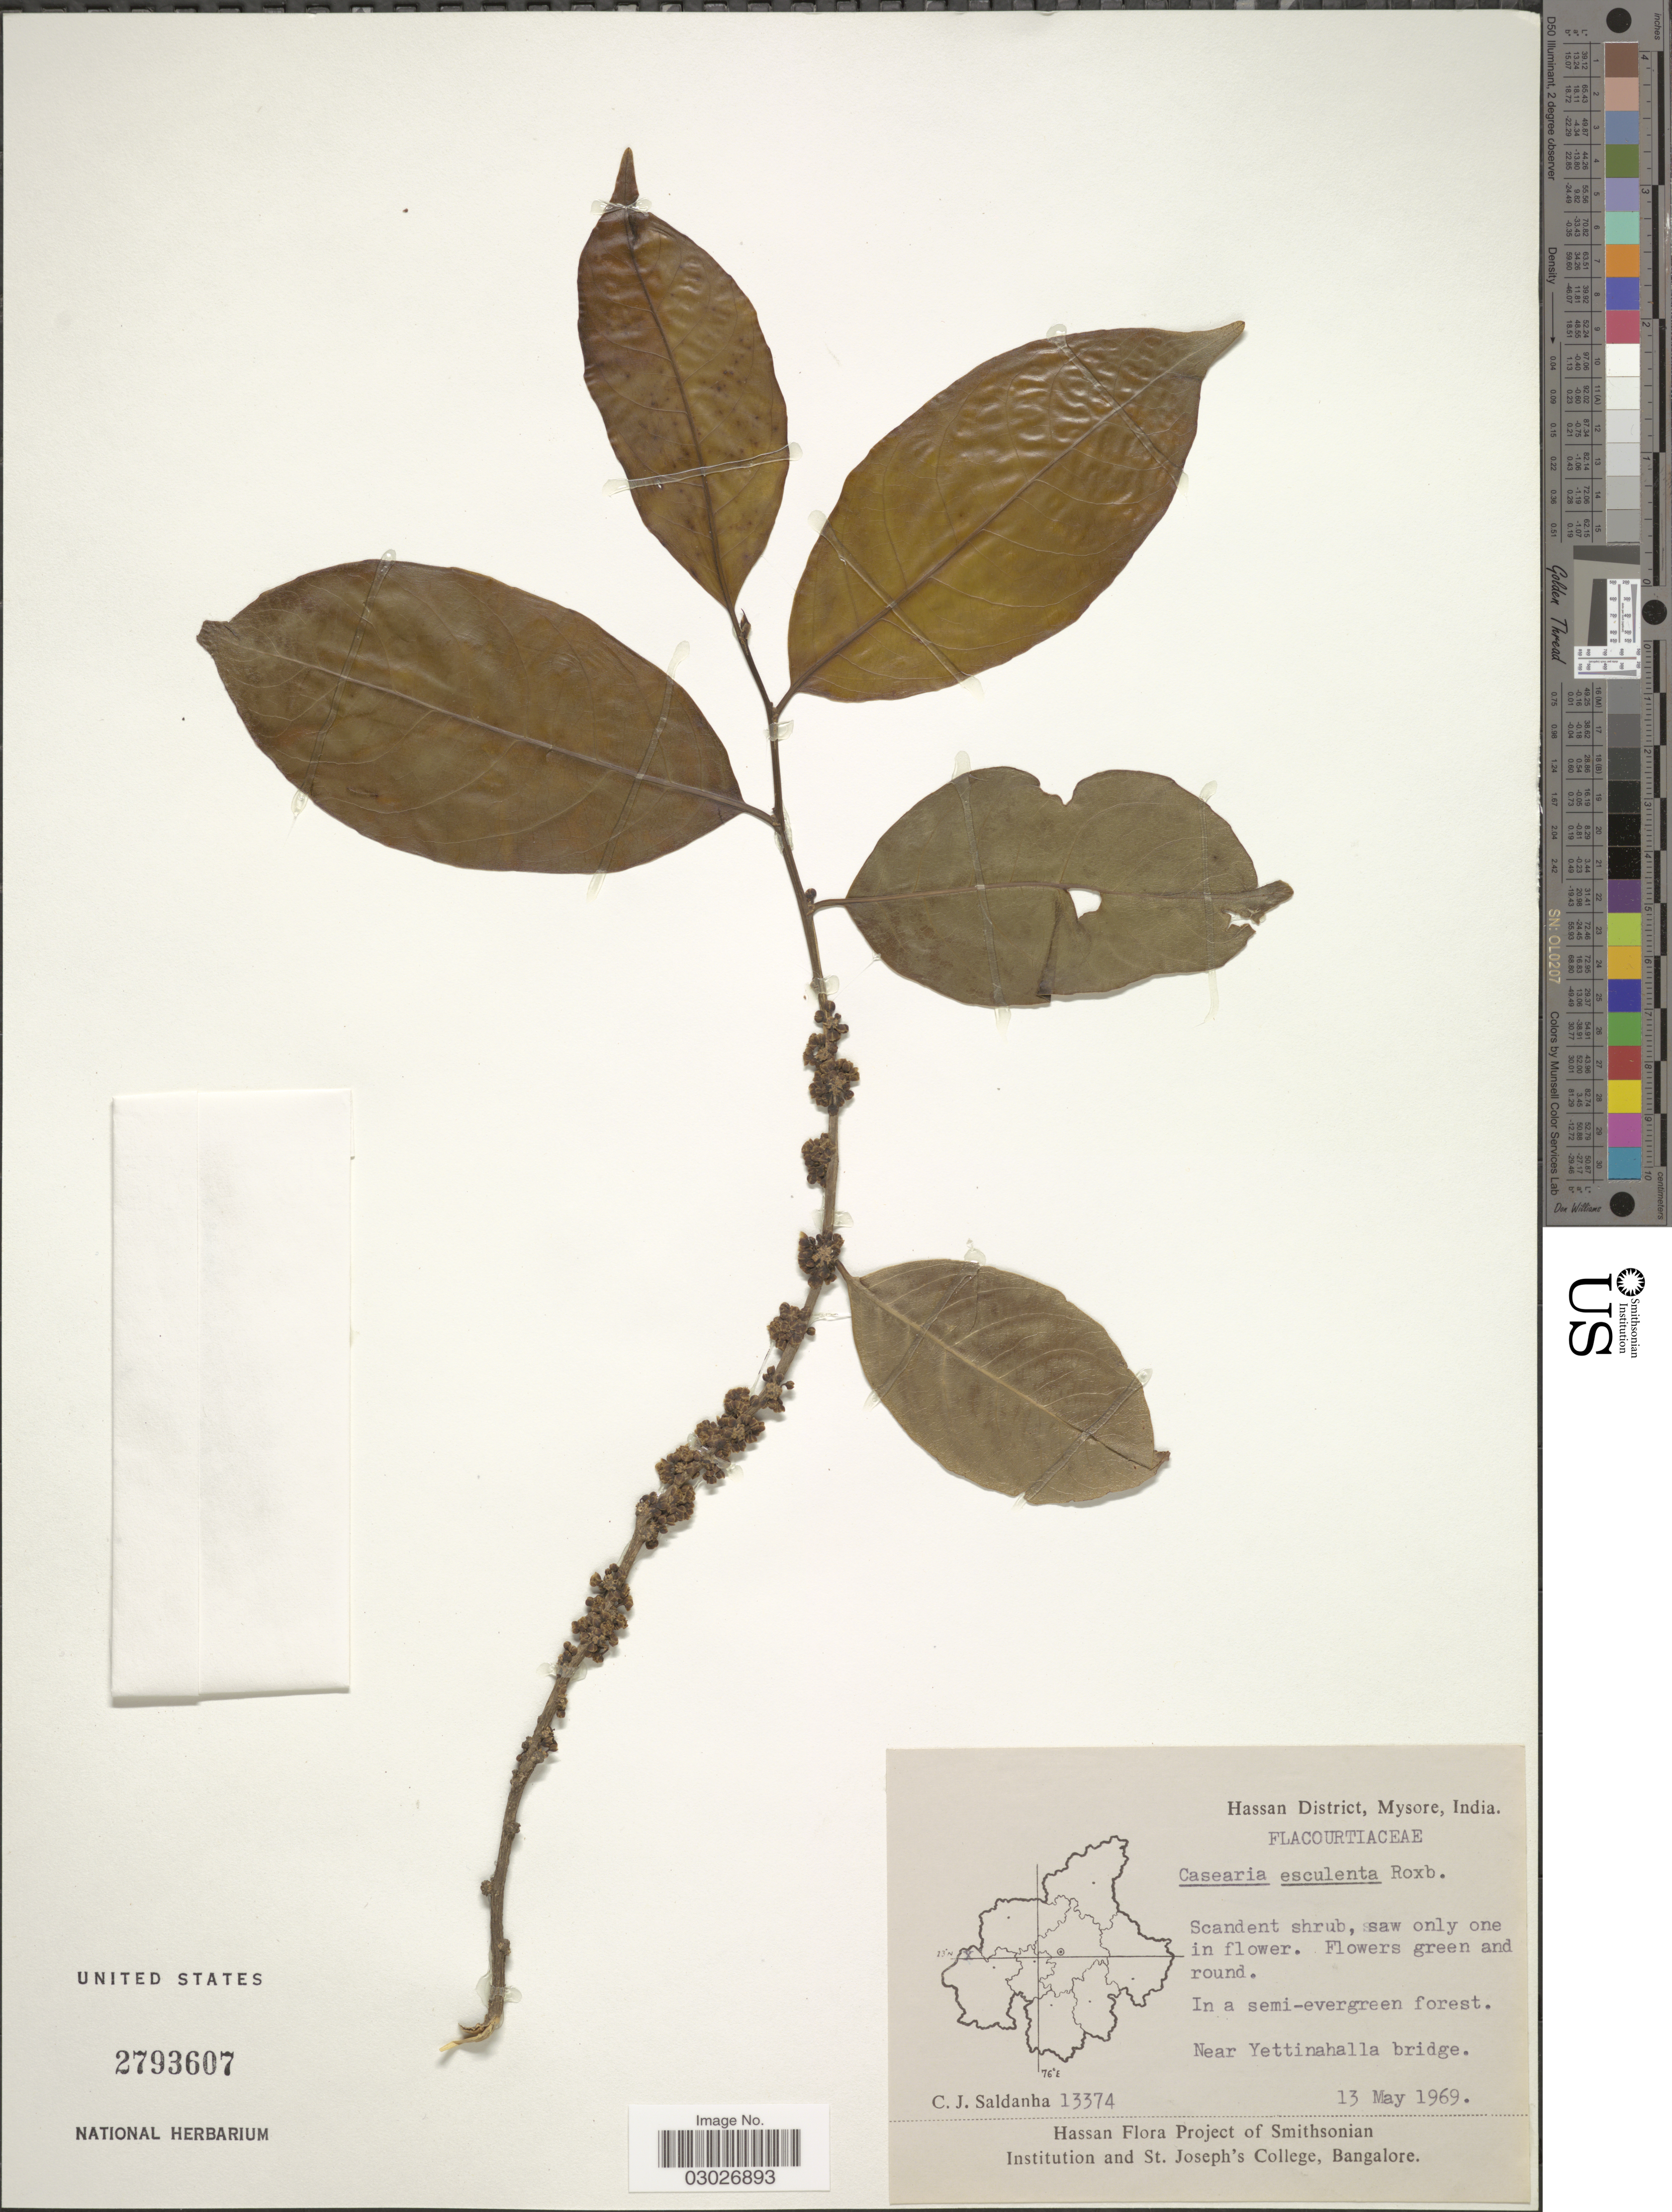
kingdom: Plantae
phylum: Tracheophyta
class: Magnoliopsida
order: Malpighiales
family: Salicaceae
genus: Casearia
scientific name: Casearia esculenta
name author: Roxb.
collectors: C. J. Saldanha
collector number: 13374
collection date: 1969-05-13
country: India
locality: Hassan District, Mysore. Near Yettinahalla bridge.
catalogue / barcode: US 2793607